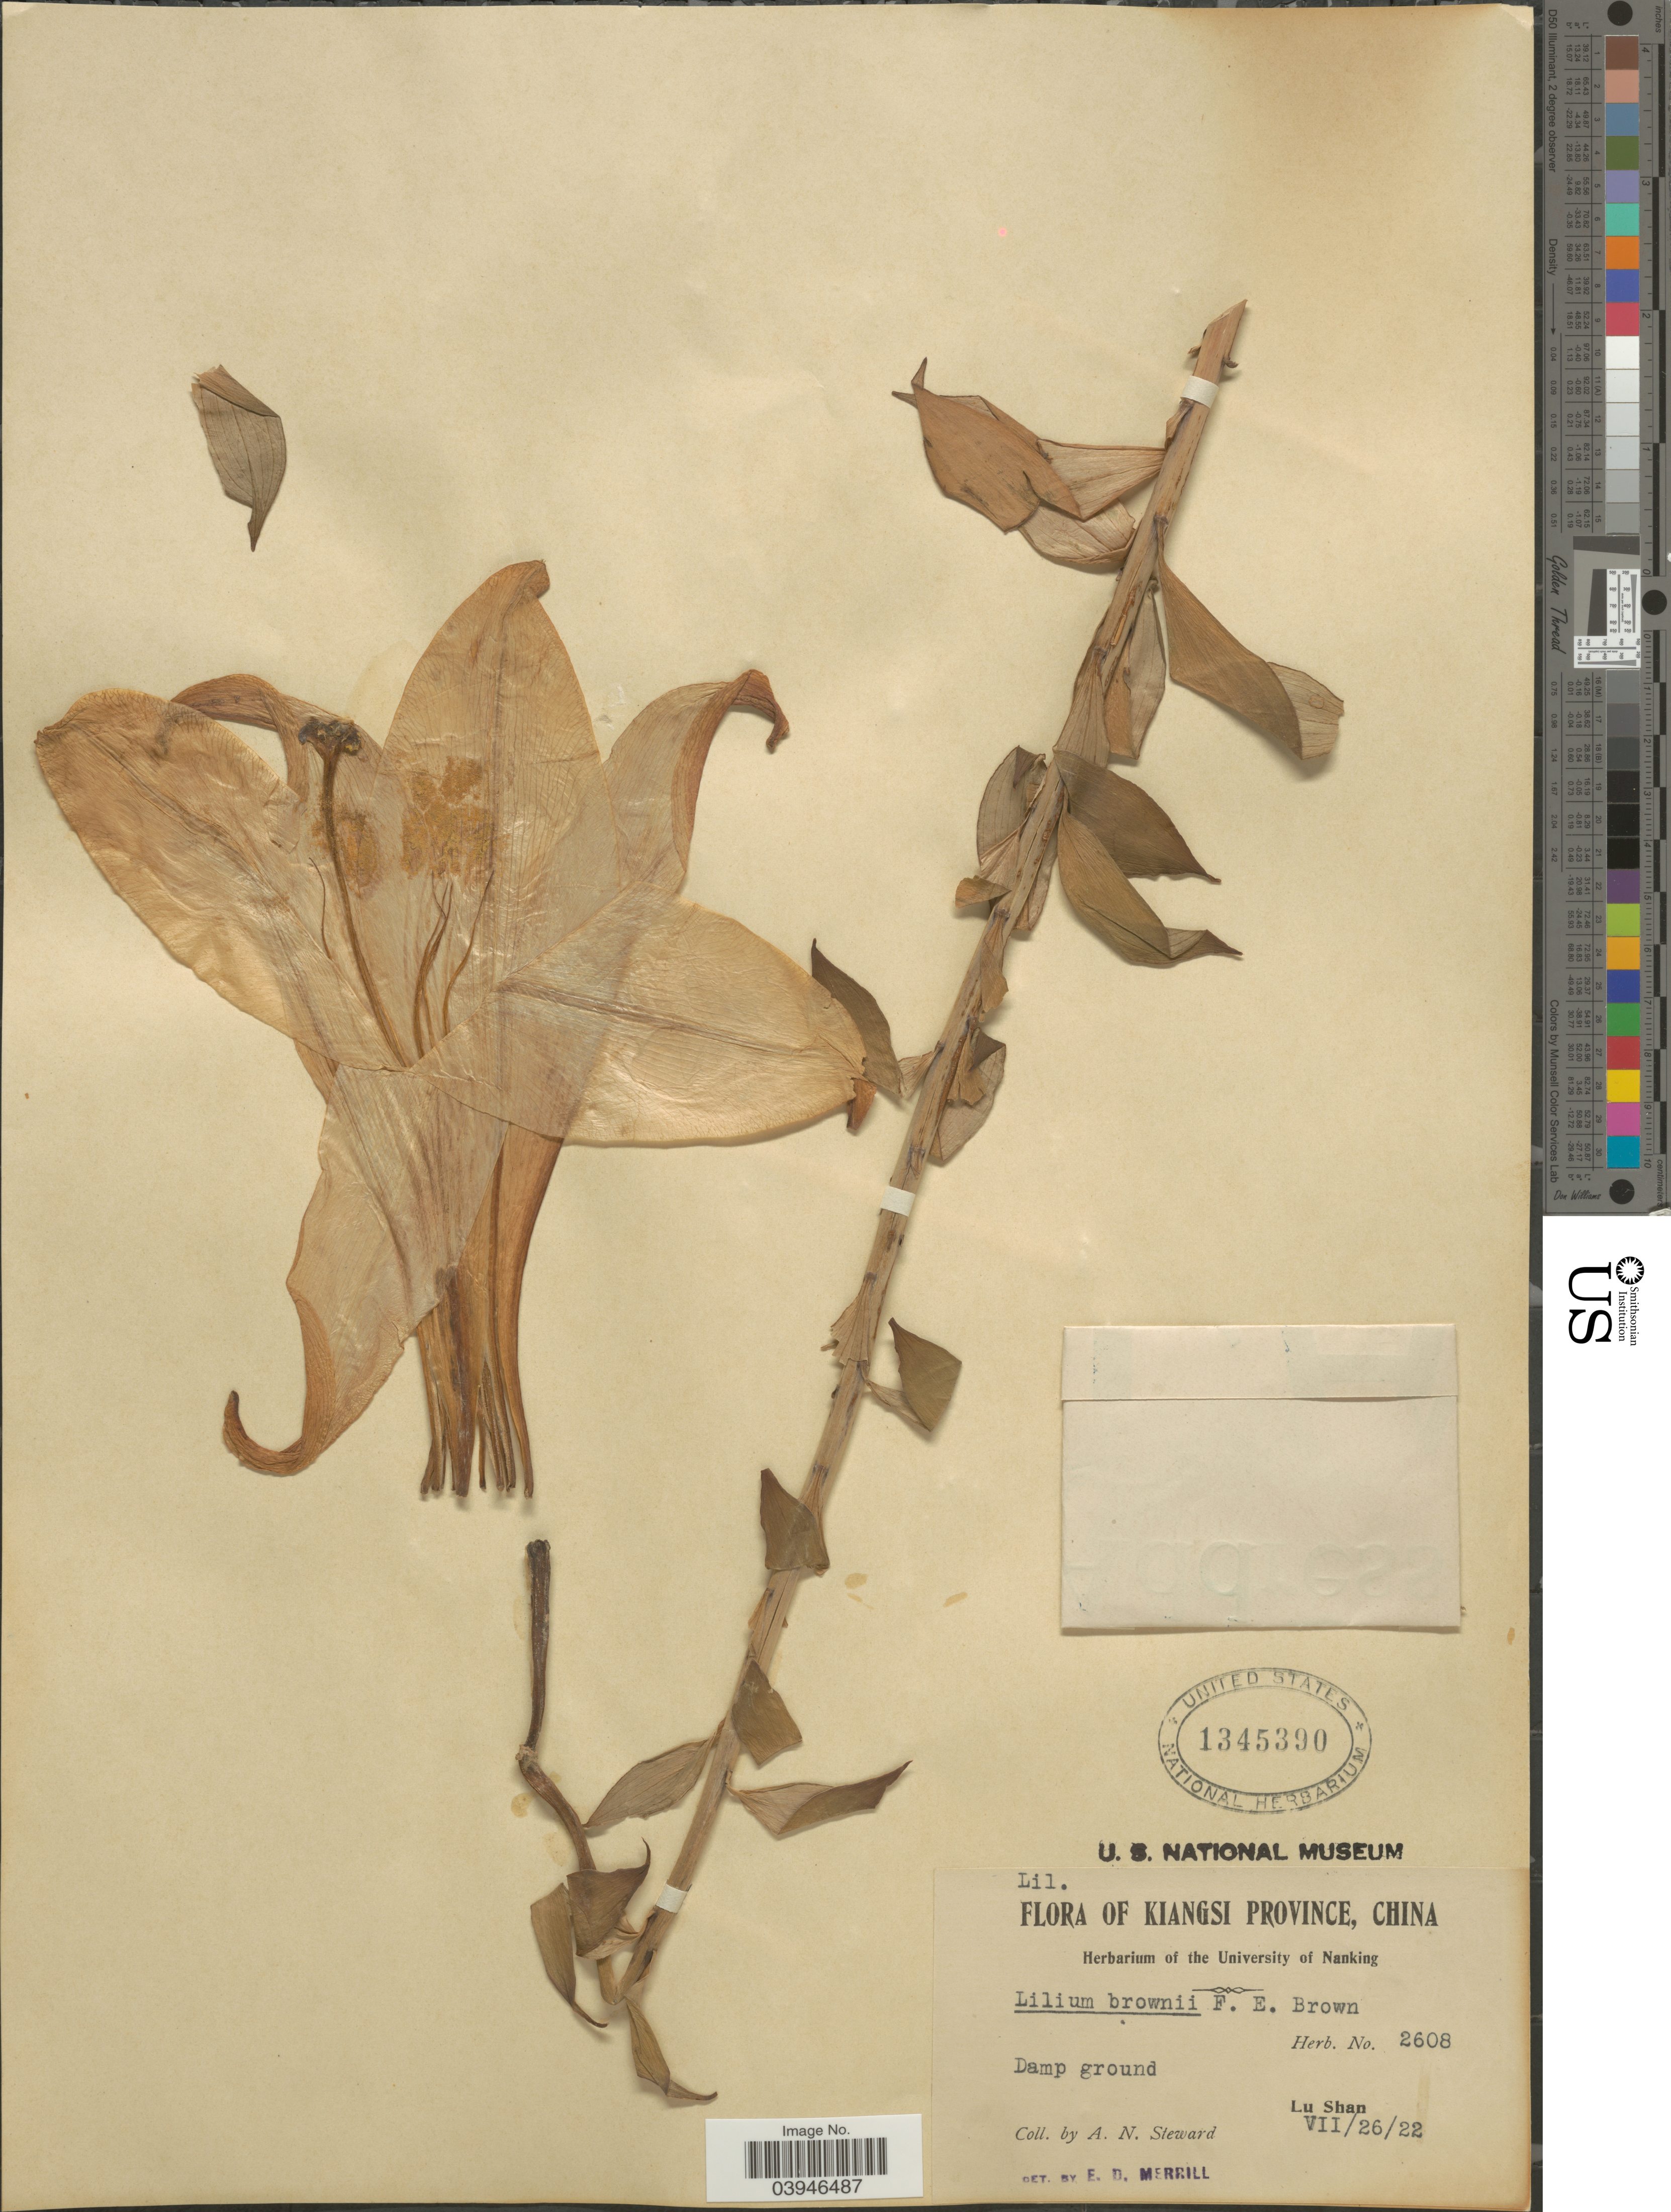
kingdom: Plantae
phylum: Tracheophyta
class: Liliopsida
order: Liliales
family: Liliaceae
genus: Lilium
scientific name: Lilium brownii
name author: F.E. Br. ex Miellez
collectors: A. N. Steward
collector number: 2608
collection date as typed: Transcribed d/m/y: 26/7/22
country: China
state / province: Jiangxi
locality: Kiangsi Province. Lu Shan.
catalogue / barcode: US 1345390